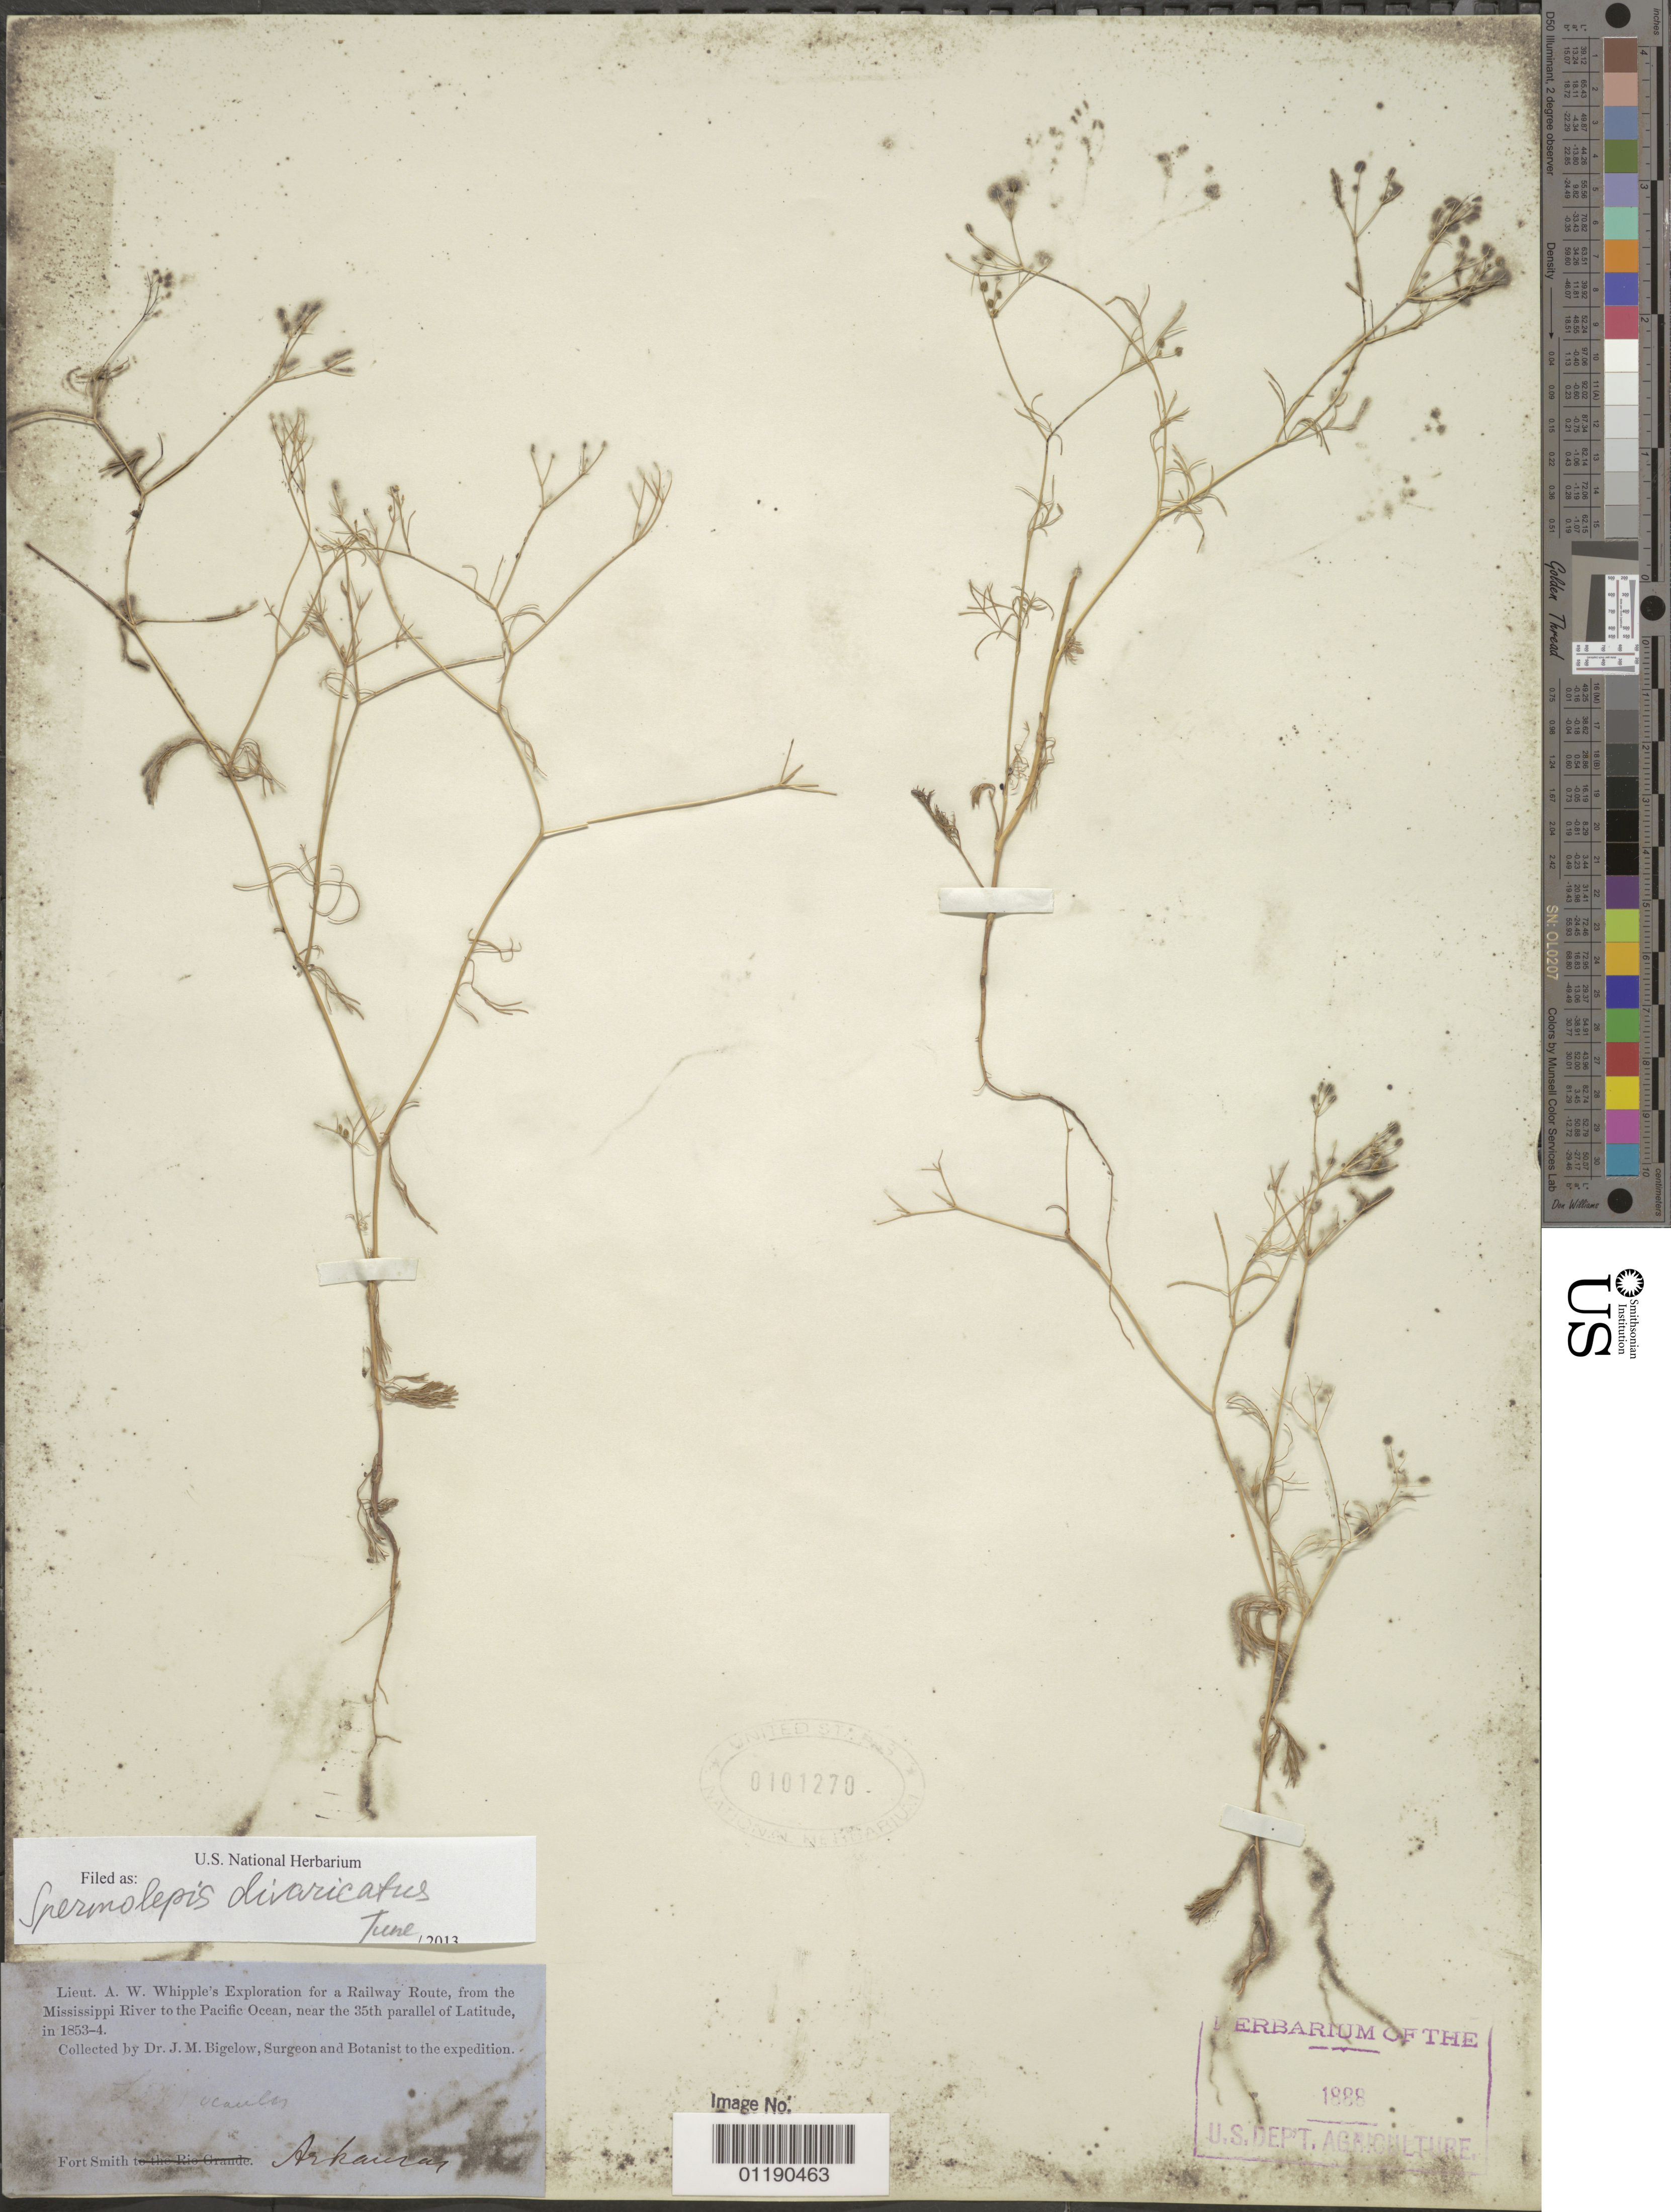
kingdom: Plantae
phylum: Tracheophyta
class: Magnoliopsida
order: Apiales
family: Apiaceae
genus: Spermolepis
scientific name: Spermolepis divaricata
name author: (Walter) Raf.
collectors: J. M. Bigelow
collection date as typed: ---1853 to -- --- 1854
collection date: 1853/1854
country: United States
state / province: Arkansas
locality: Fort Smith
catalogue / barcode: US 101270